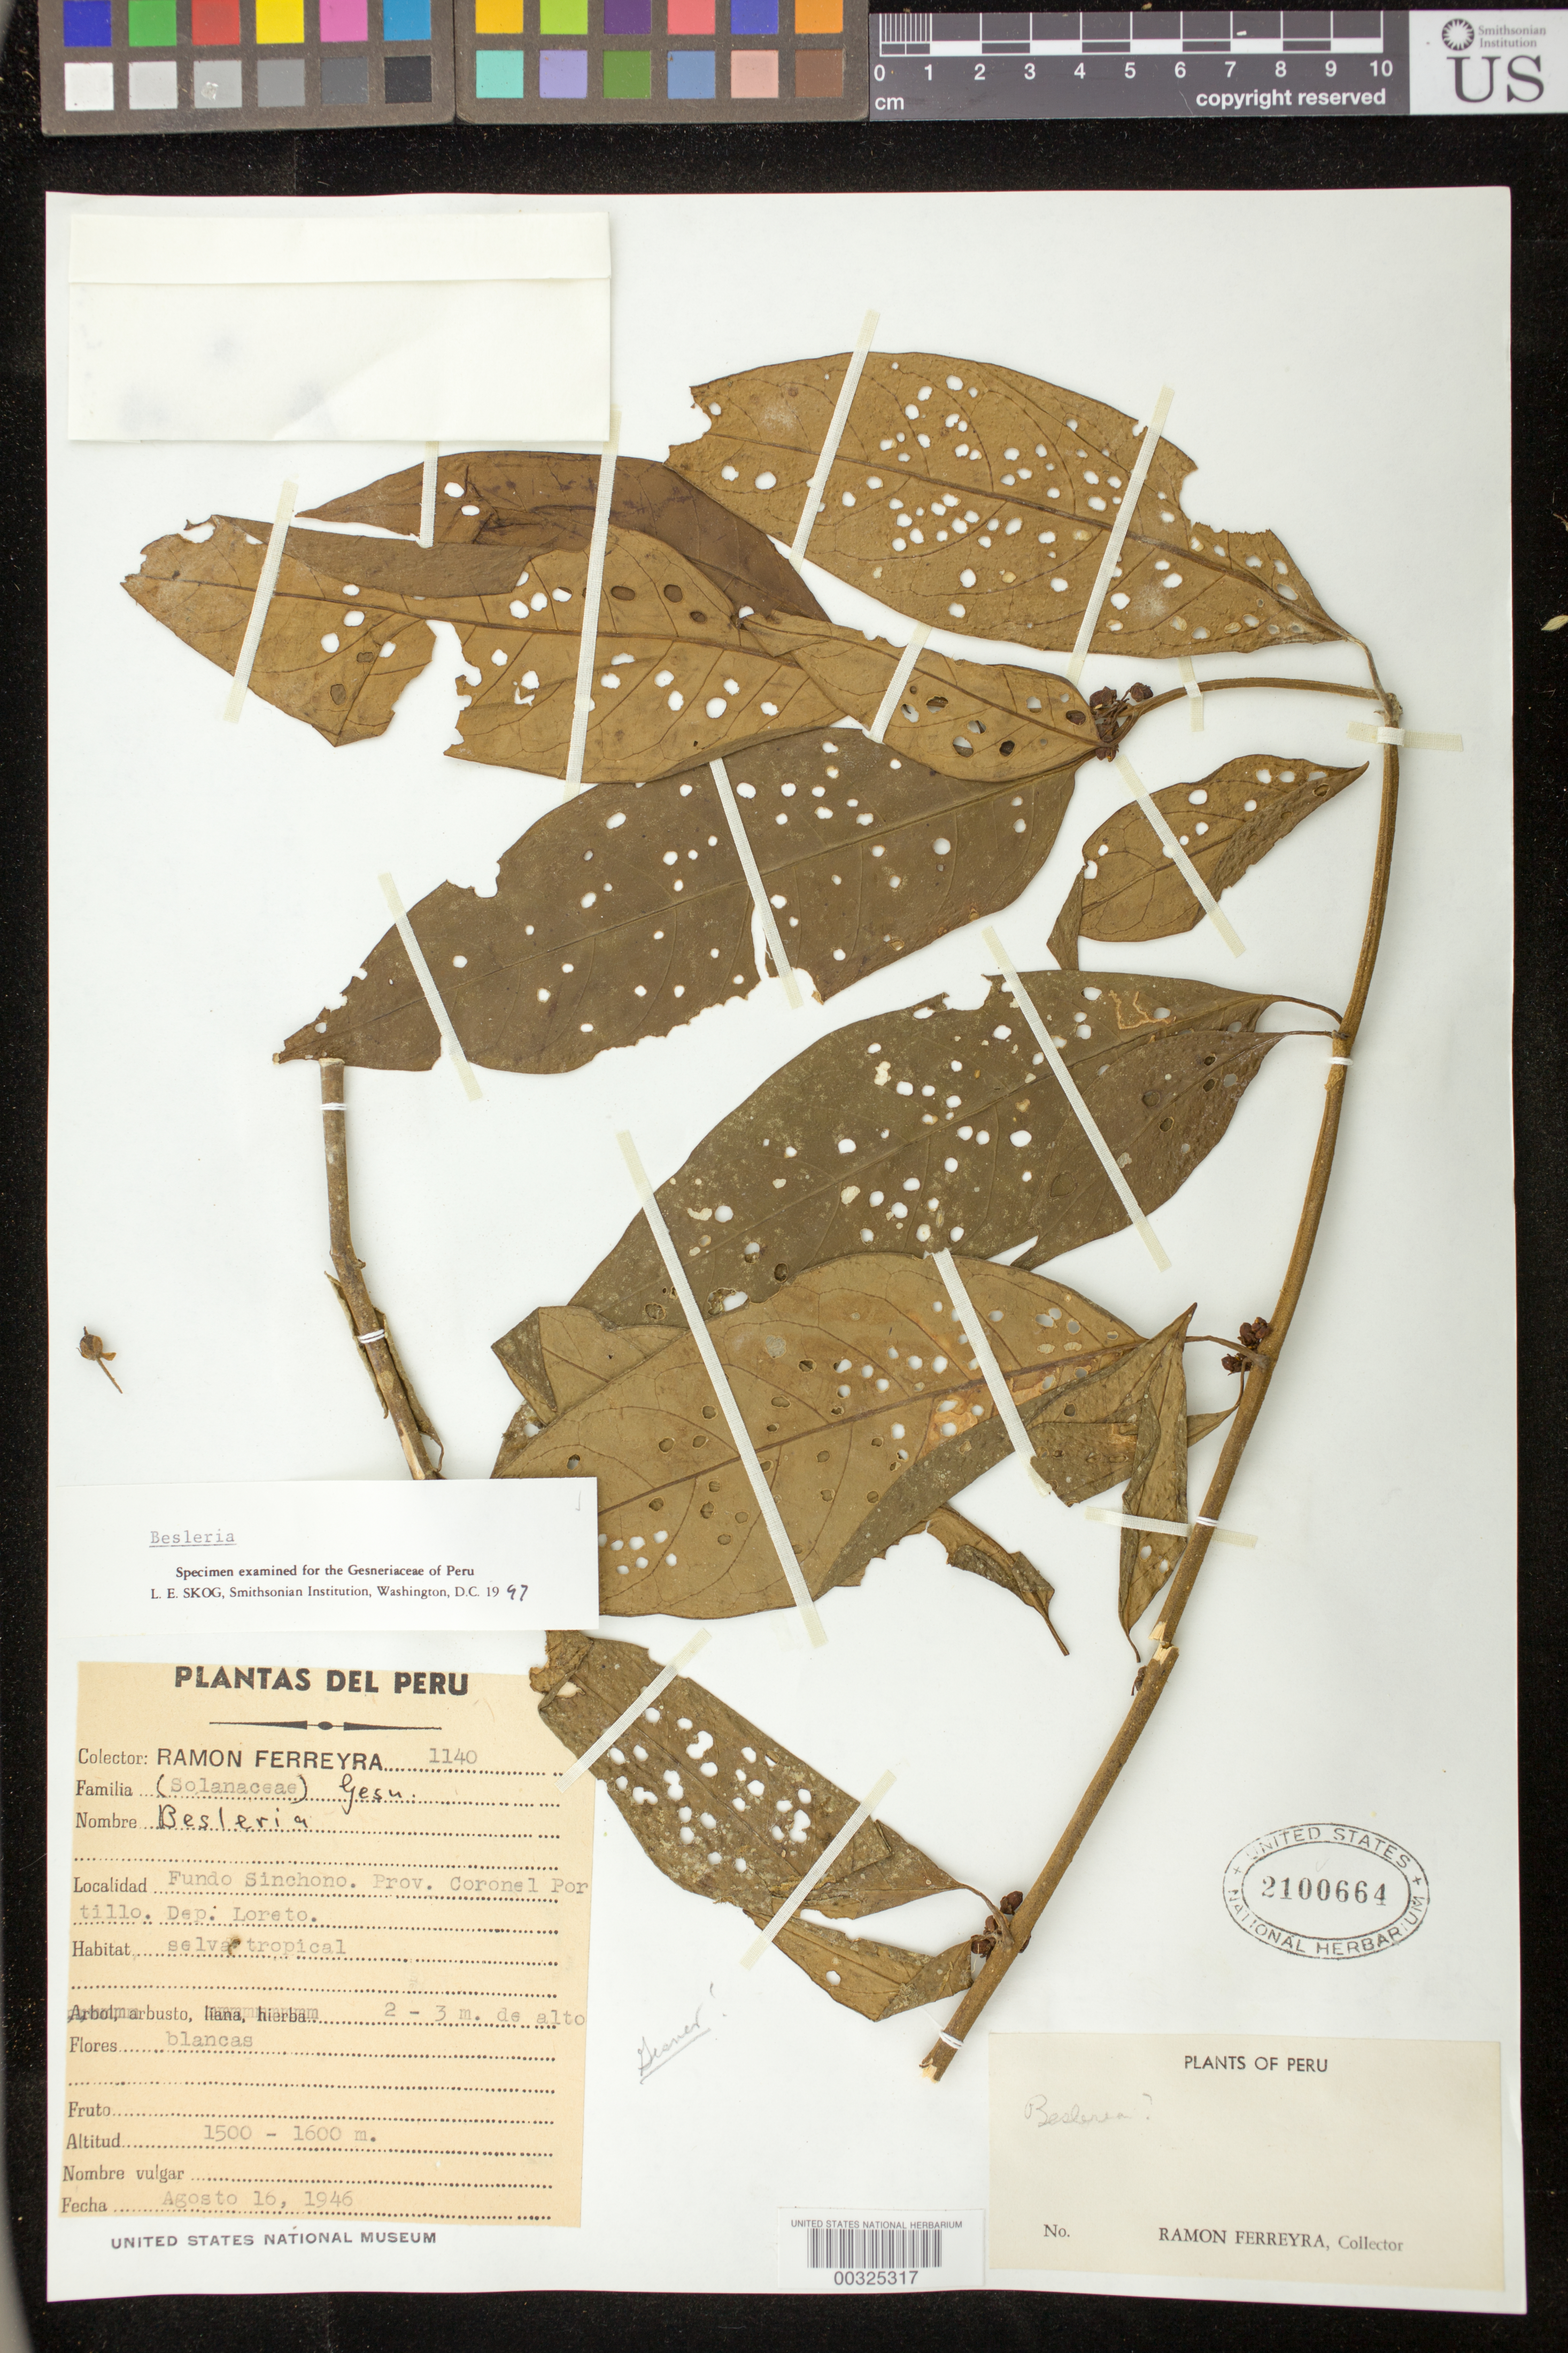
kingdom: Plantae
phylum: Tracheophyta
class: Magnoliopsida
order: Lamiales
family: Gesneriaceae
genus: Besleria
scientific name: Besleria sp.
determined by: Skog, Laurence E.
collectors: R. A. Ferreyra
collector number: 1140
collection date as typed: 16 Aug 1946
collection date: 1946-08-16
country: Peru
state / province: Loreto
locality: Prov. Coronel Portillo, Fundo Sinchono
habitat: Selva tropical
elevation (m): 1500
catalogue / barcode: US 2100664